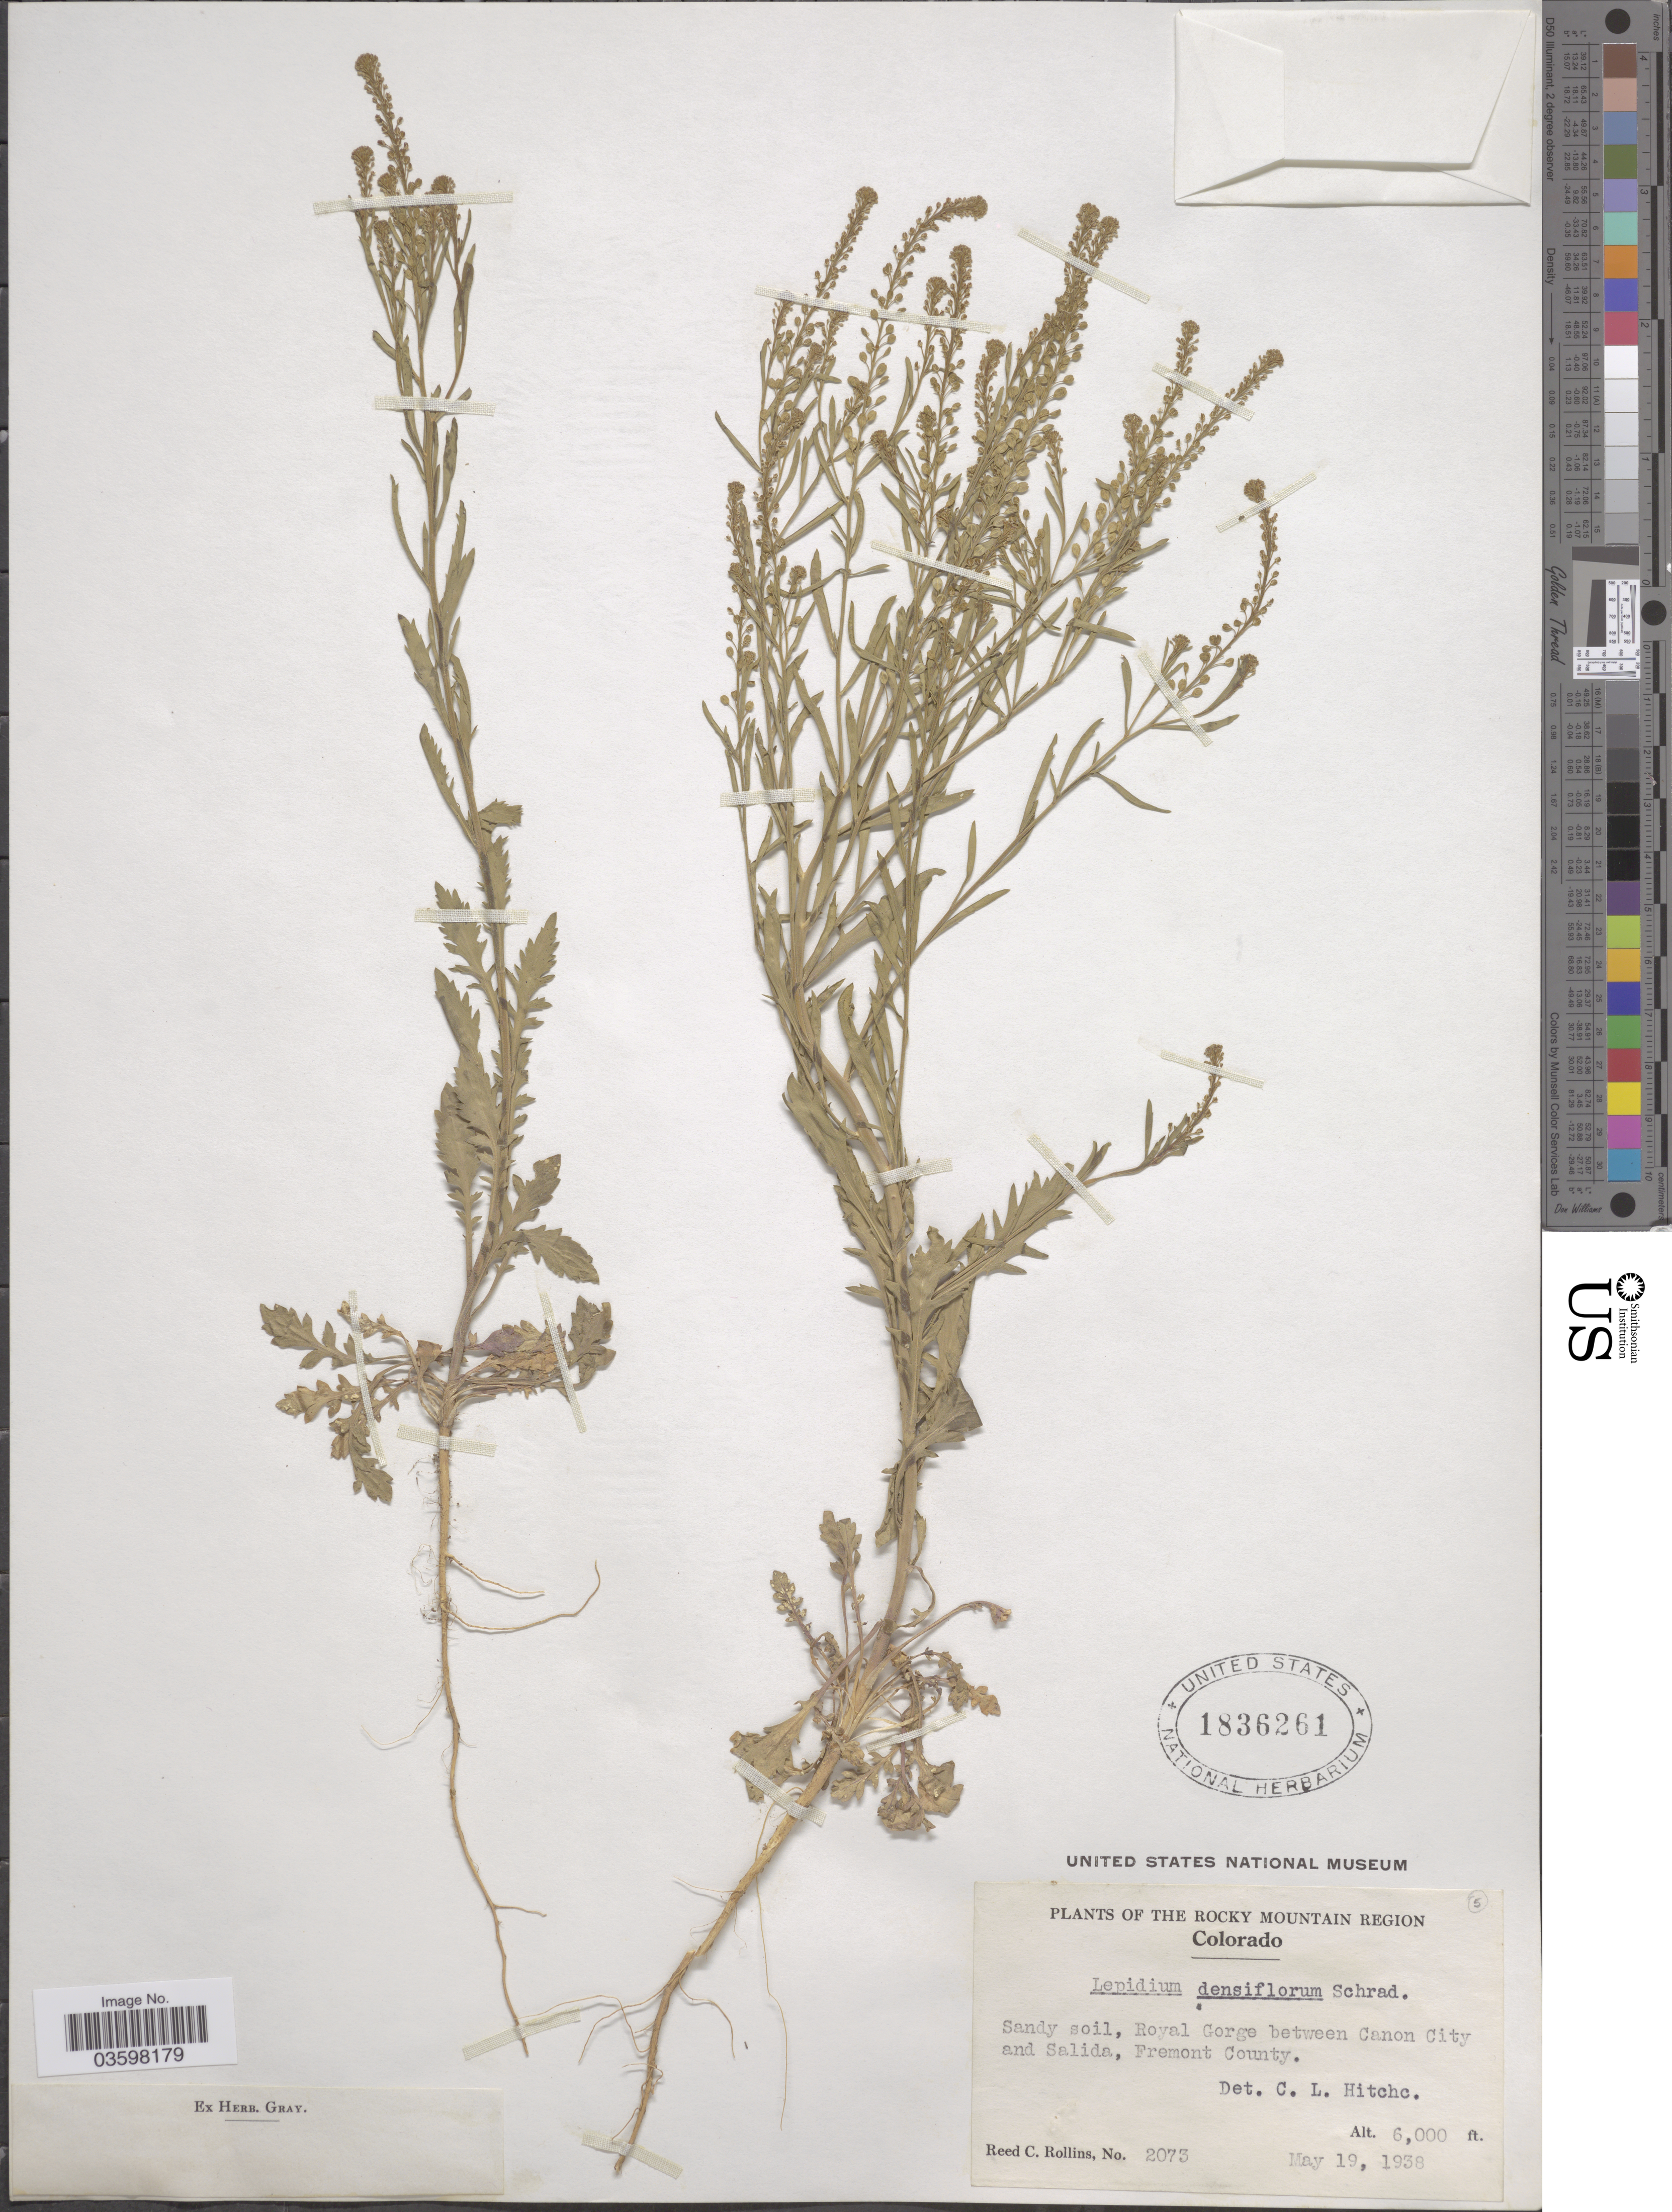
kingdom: Plantae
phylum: Tracheophyta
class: Magnoliopsida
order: Brassicales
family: Brassicaceae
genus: Lepidium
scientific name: Lepidium densiflorum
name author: Schrad.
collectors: R. C. Rollins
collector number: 2073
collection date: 1938-05-19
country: United States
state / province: Colorado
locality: The Rocky Mountain Region. Royal Gorge between Canon City and Salida, Fremont County.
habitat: sandy soil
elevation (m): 1829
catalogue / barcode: US 1836261